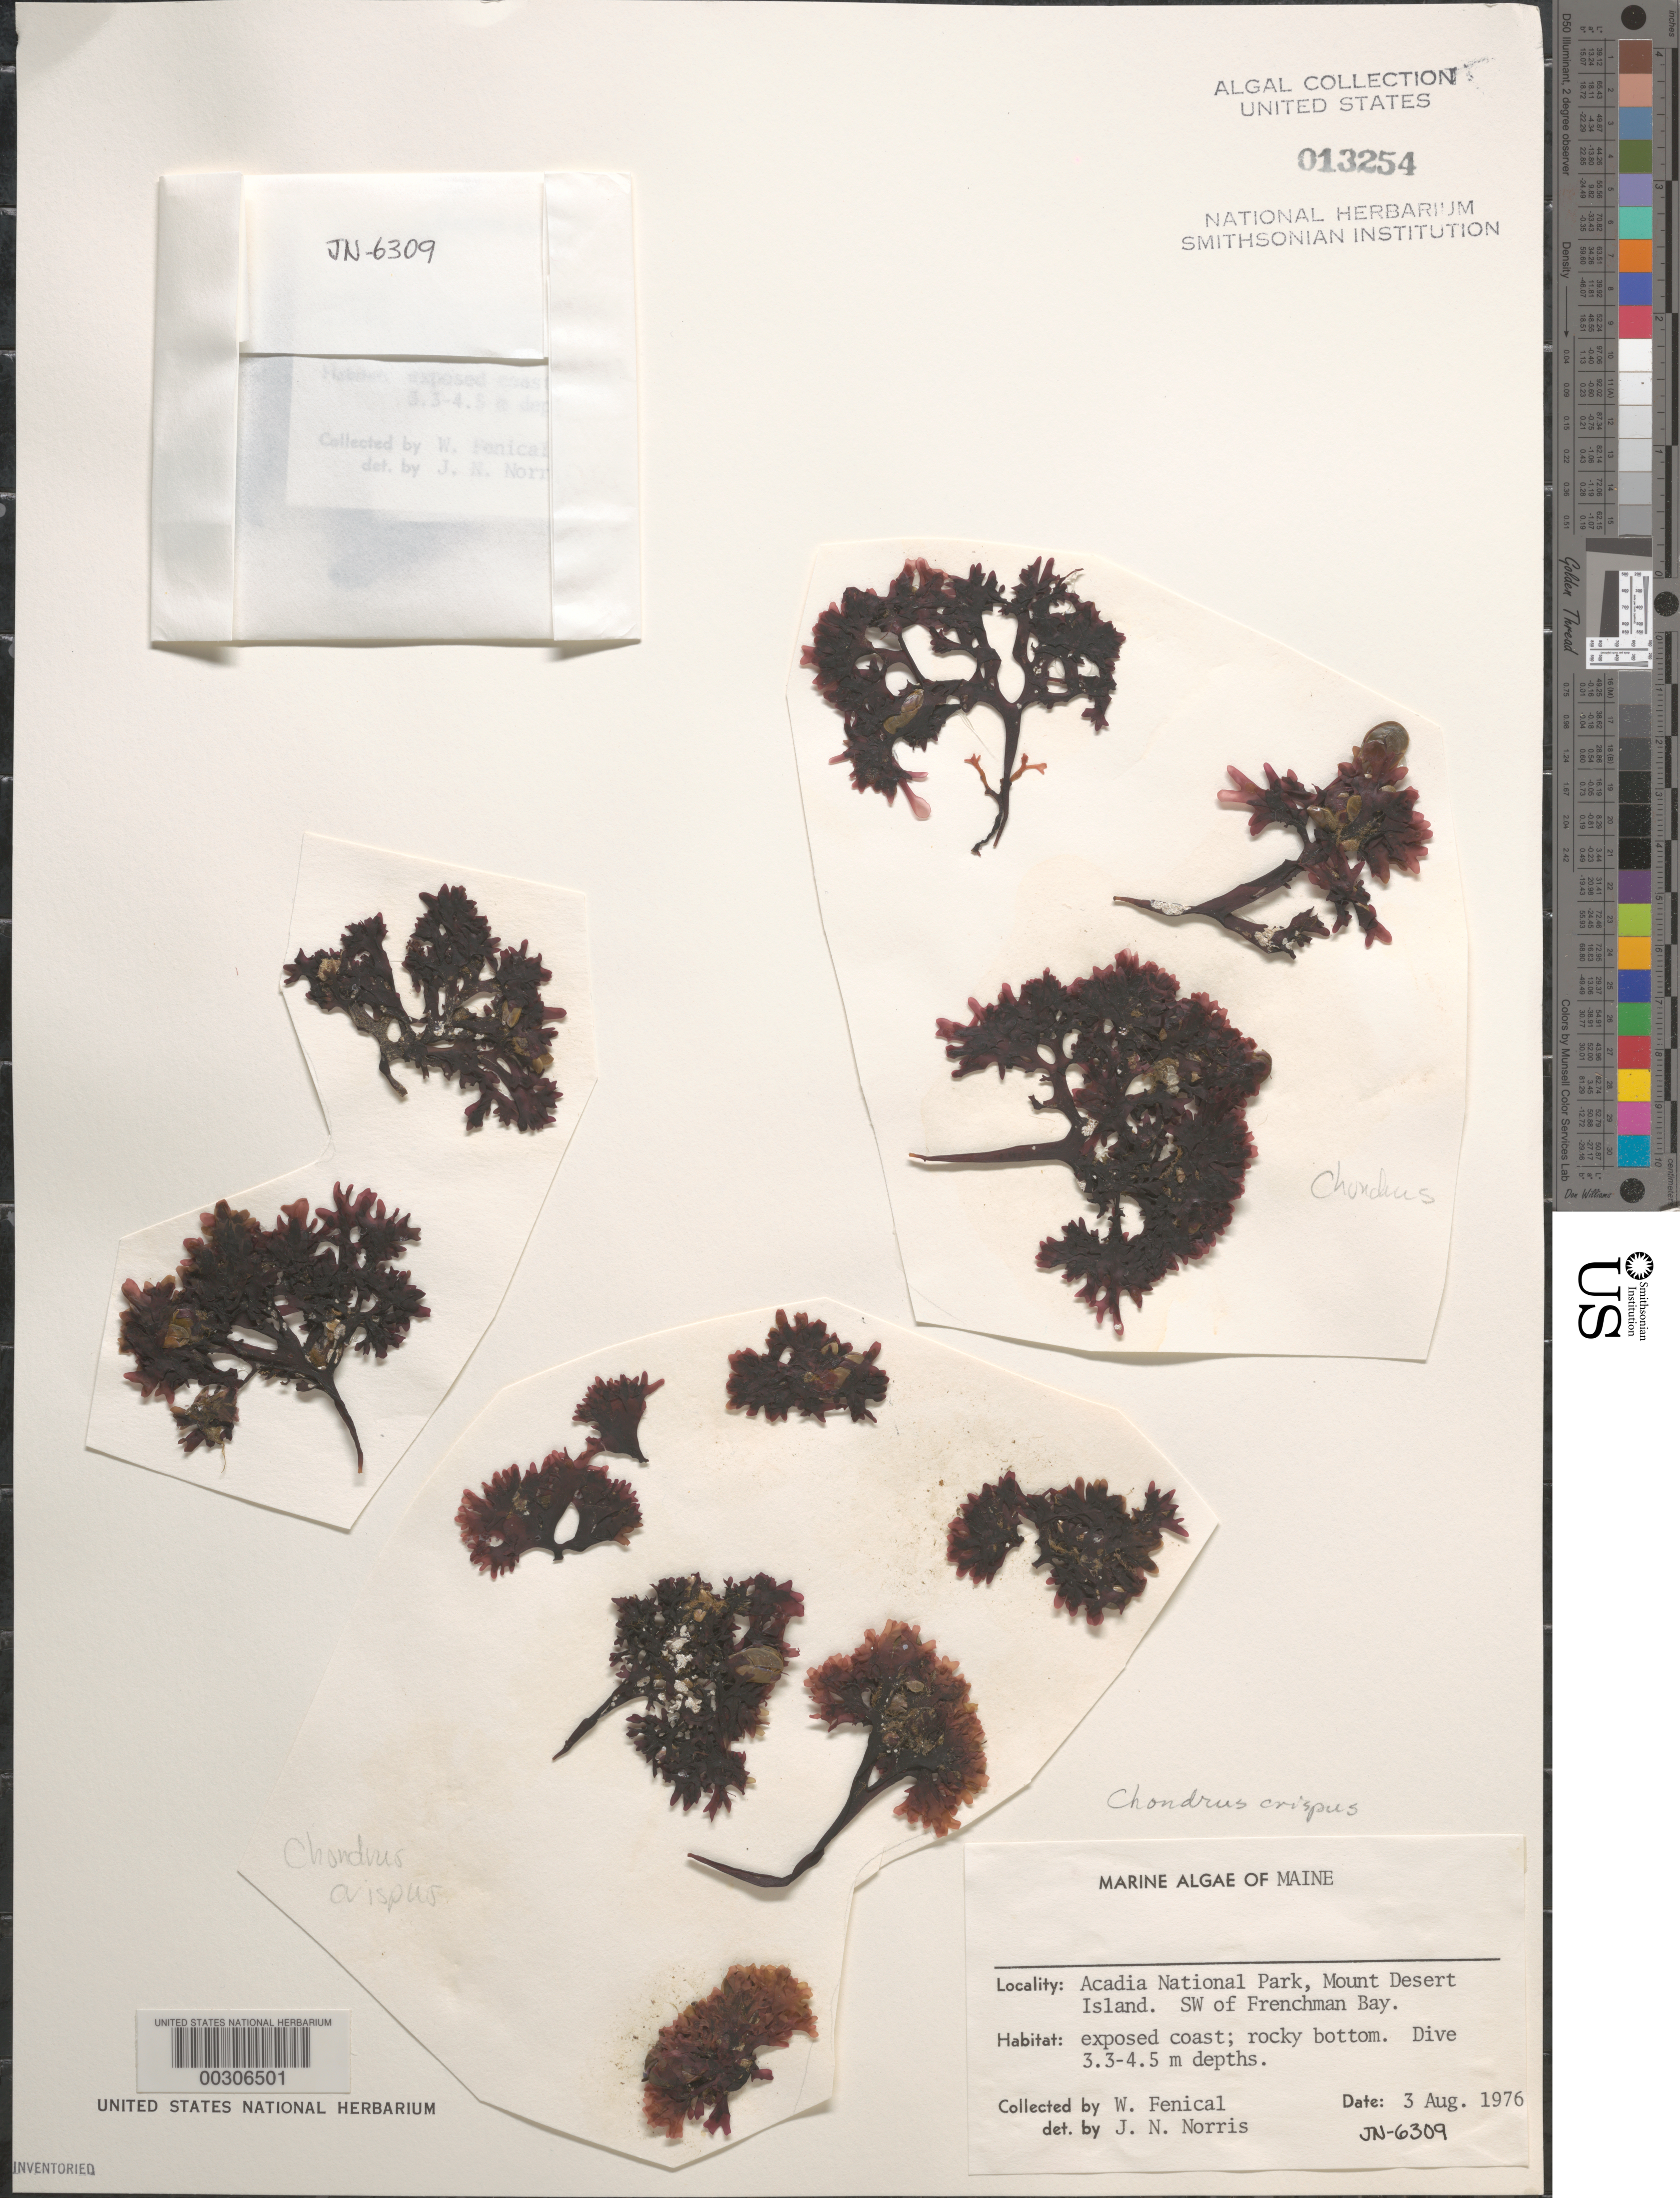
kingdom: Plantae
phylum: Rhodophyta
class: Florideophyceae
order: Gigartinales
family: Gigartinaceae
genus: Chondrus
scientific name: Chondrus crispus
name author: Stackh.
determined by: Norris, James N.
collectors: W. Fenical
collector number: Jn-6309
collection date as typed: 03 Aug 1976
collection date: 1976-08-03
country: United States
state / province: Maine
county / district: Hancock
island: Mount Desert Island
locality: Acadia National Park, southwest of Frenchman Bay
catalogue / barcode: US 13254